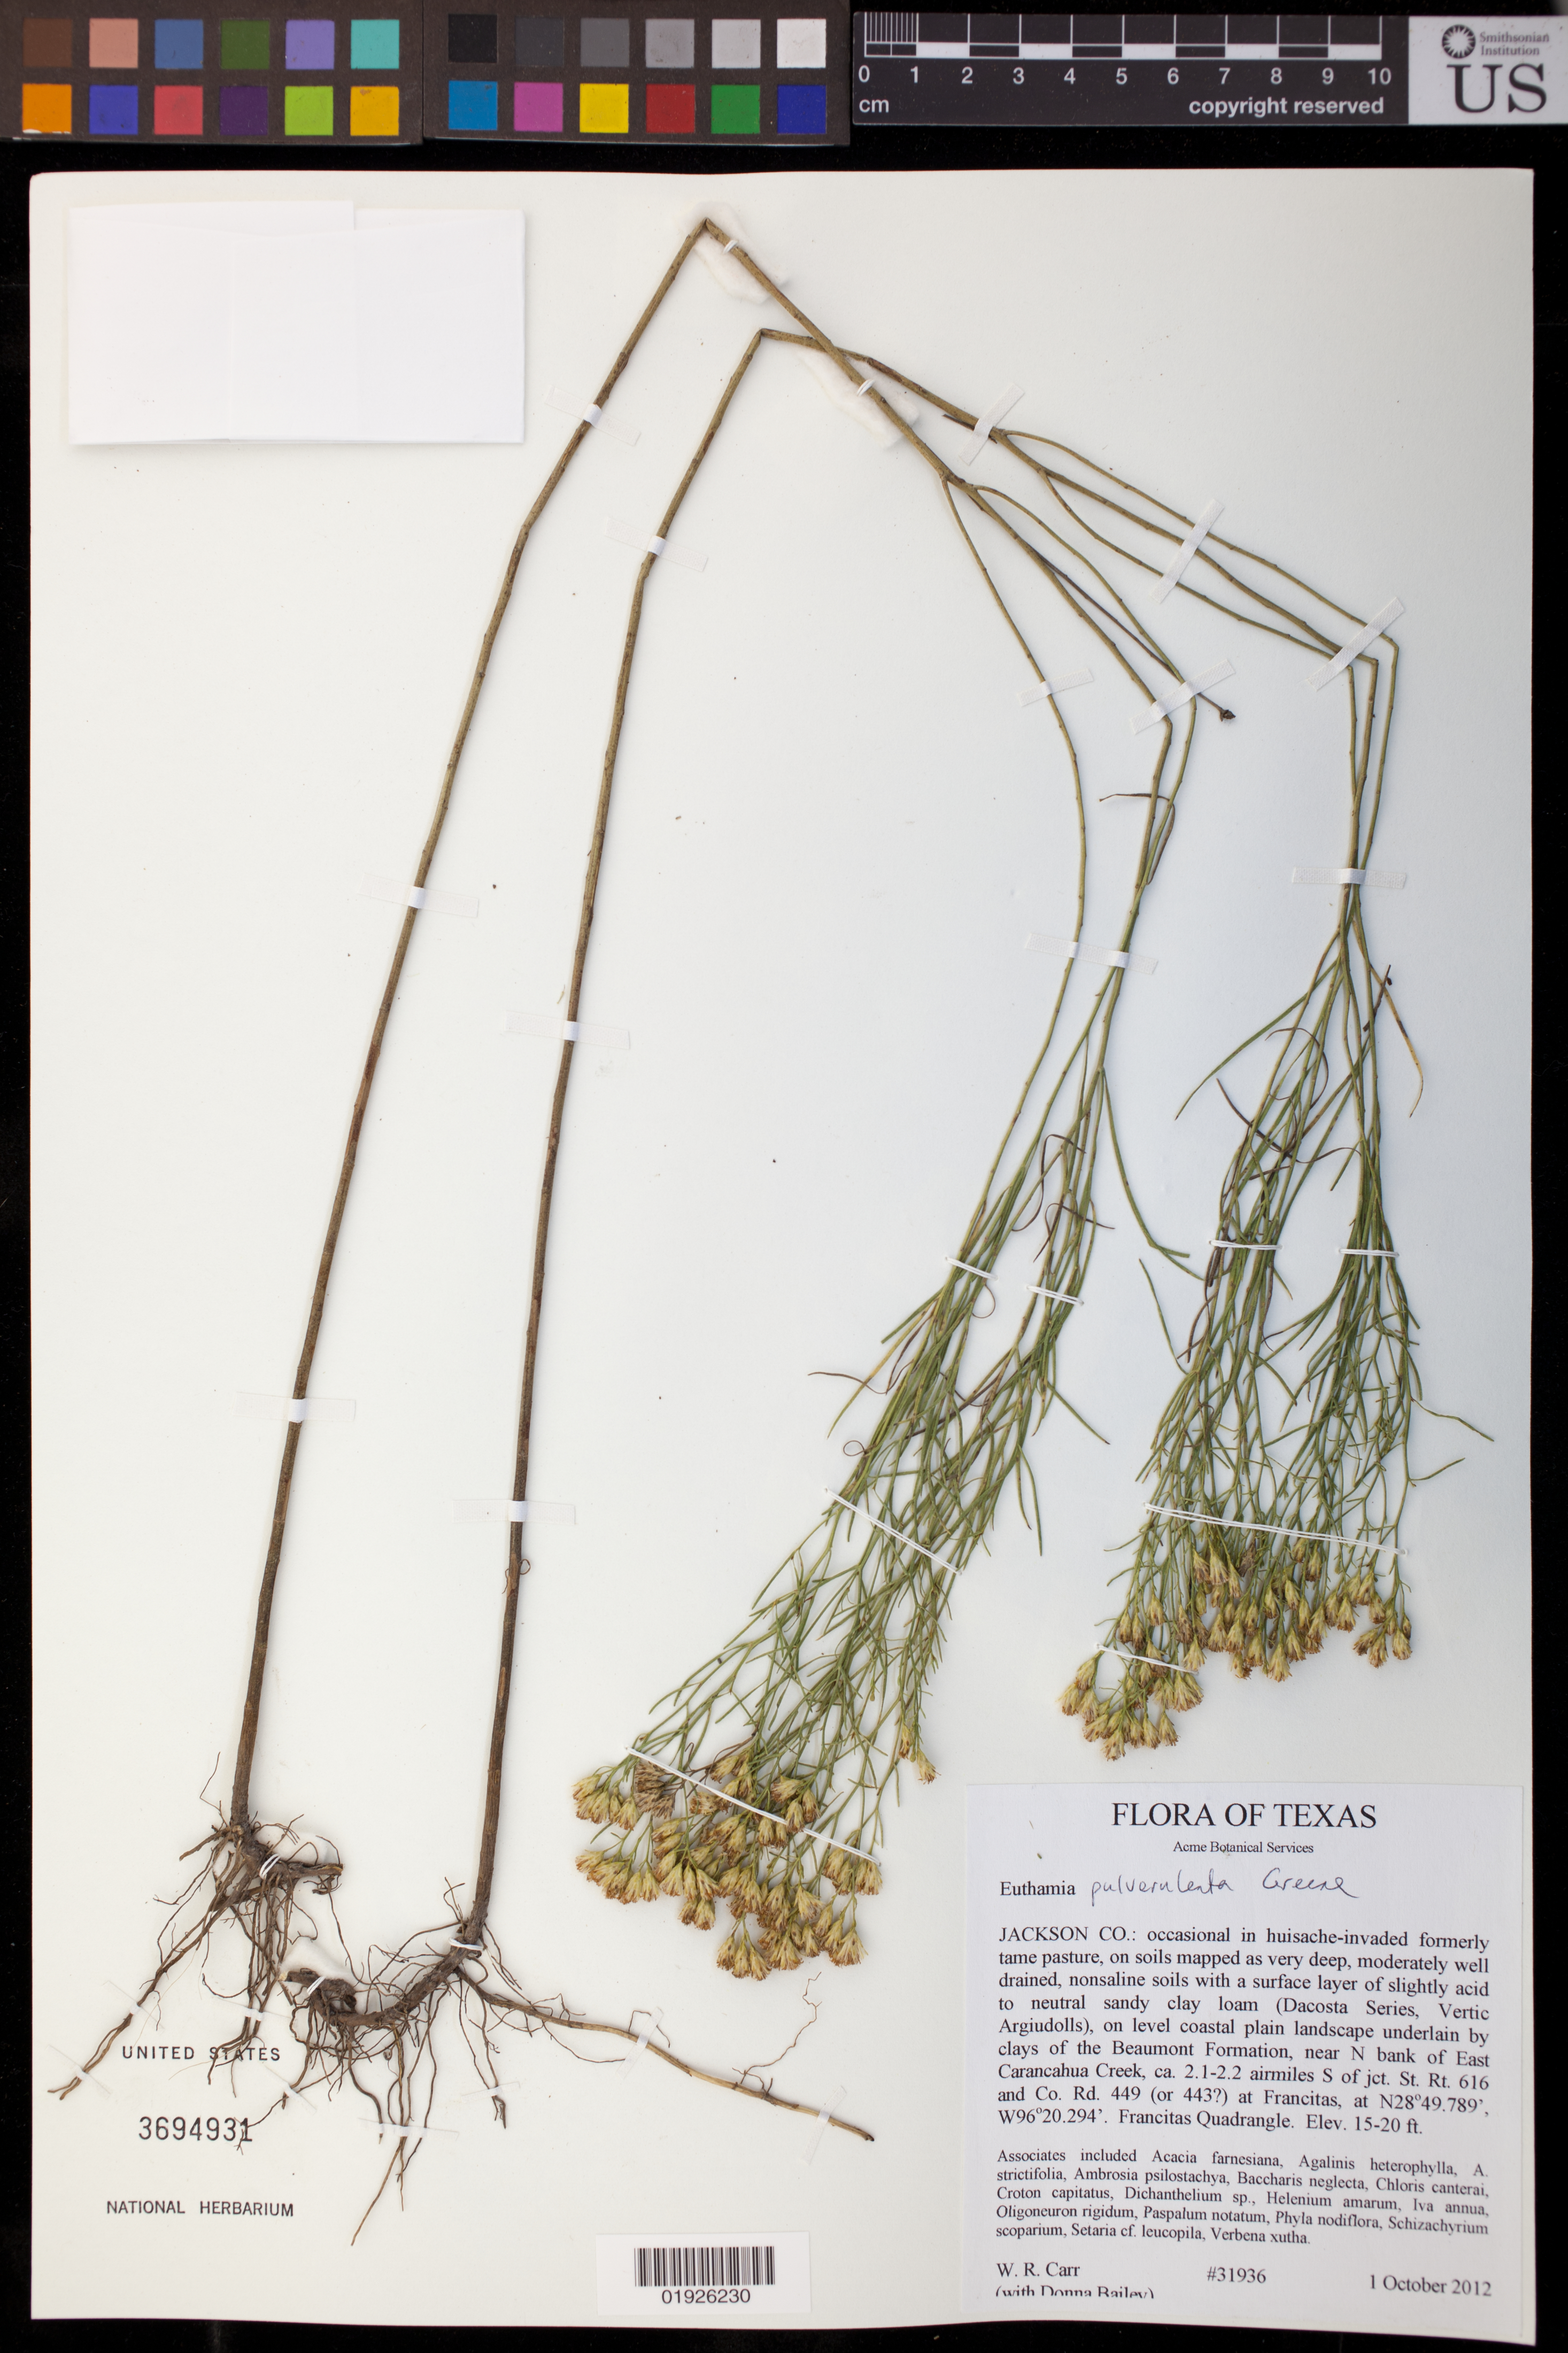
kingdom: Plantae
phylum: Tracheophyta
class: Magnoliopsida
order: Asterales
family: Asteraceae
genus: Euthamia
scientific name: Euthamia pulverulenta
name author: Greene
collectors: W. Carr & D. Bailey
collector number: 31936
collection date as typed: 1 October 2012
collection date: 2012-10-01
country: United States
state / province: Texas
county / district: Jackson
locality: Near N bank of East Carancahua Creek, ca. 2.1 - 2.2 airmiles S of jct. St. Rt. 616 and Co. Rd. 449 (or 443?) at Francitas. Francitas Quadrangle.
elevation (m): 5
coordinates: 28 49.789 N, 96 20.294 W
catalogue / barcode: US 3694931